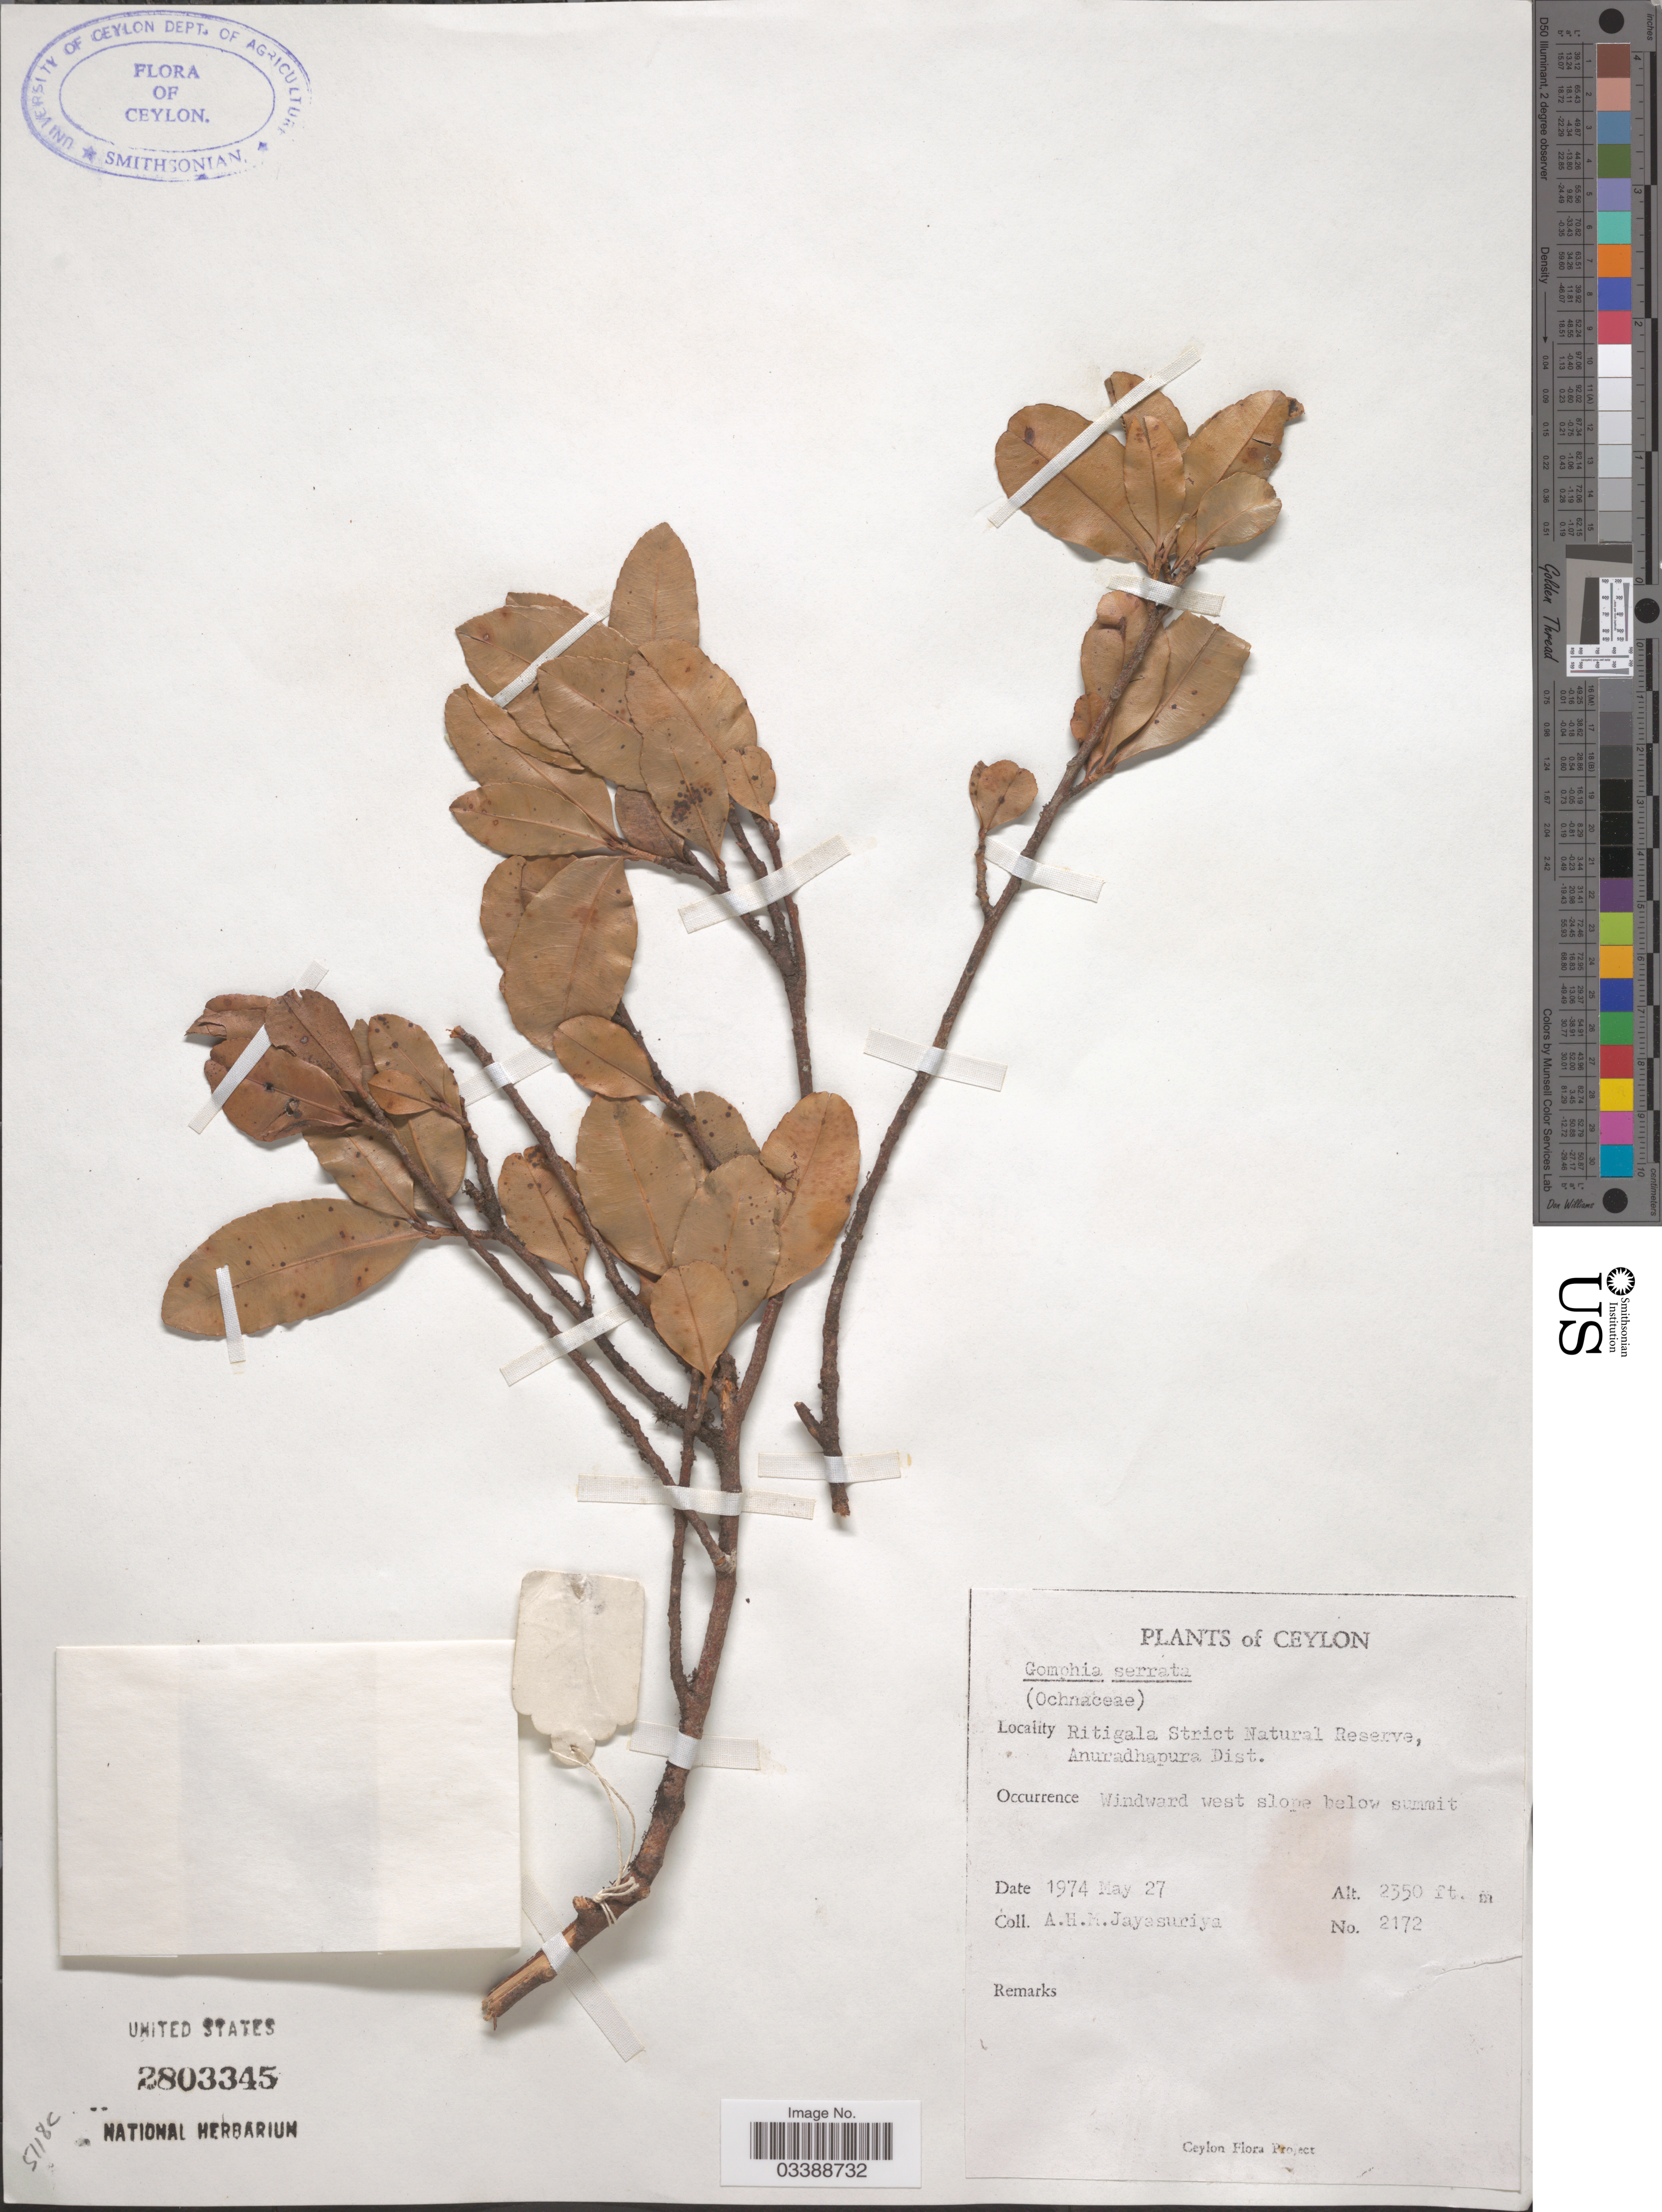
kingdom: Plantae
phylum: Tracheophyta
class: Magnoliopsida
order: Malpighiales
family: Ochnaceae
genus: Campylospermum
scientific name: Campylospermum serratum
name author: (Gaertn.) Bittrich & M.C.E. Amaral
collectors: A. H. Jayasuriya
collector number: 2172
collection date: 1974-05-27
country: Sri Lanka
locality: Ceylon. Ritigala Strict Natural Reserve, Anuradhapura Dist. Windward west slope below summit.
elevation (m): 716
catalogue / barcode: US 2803345